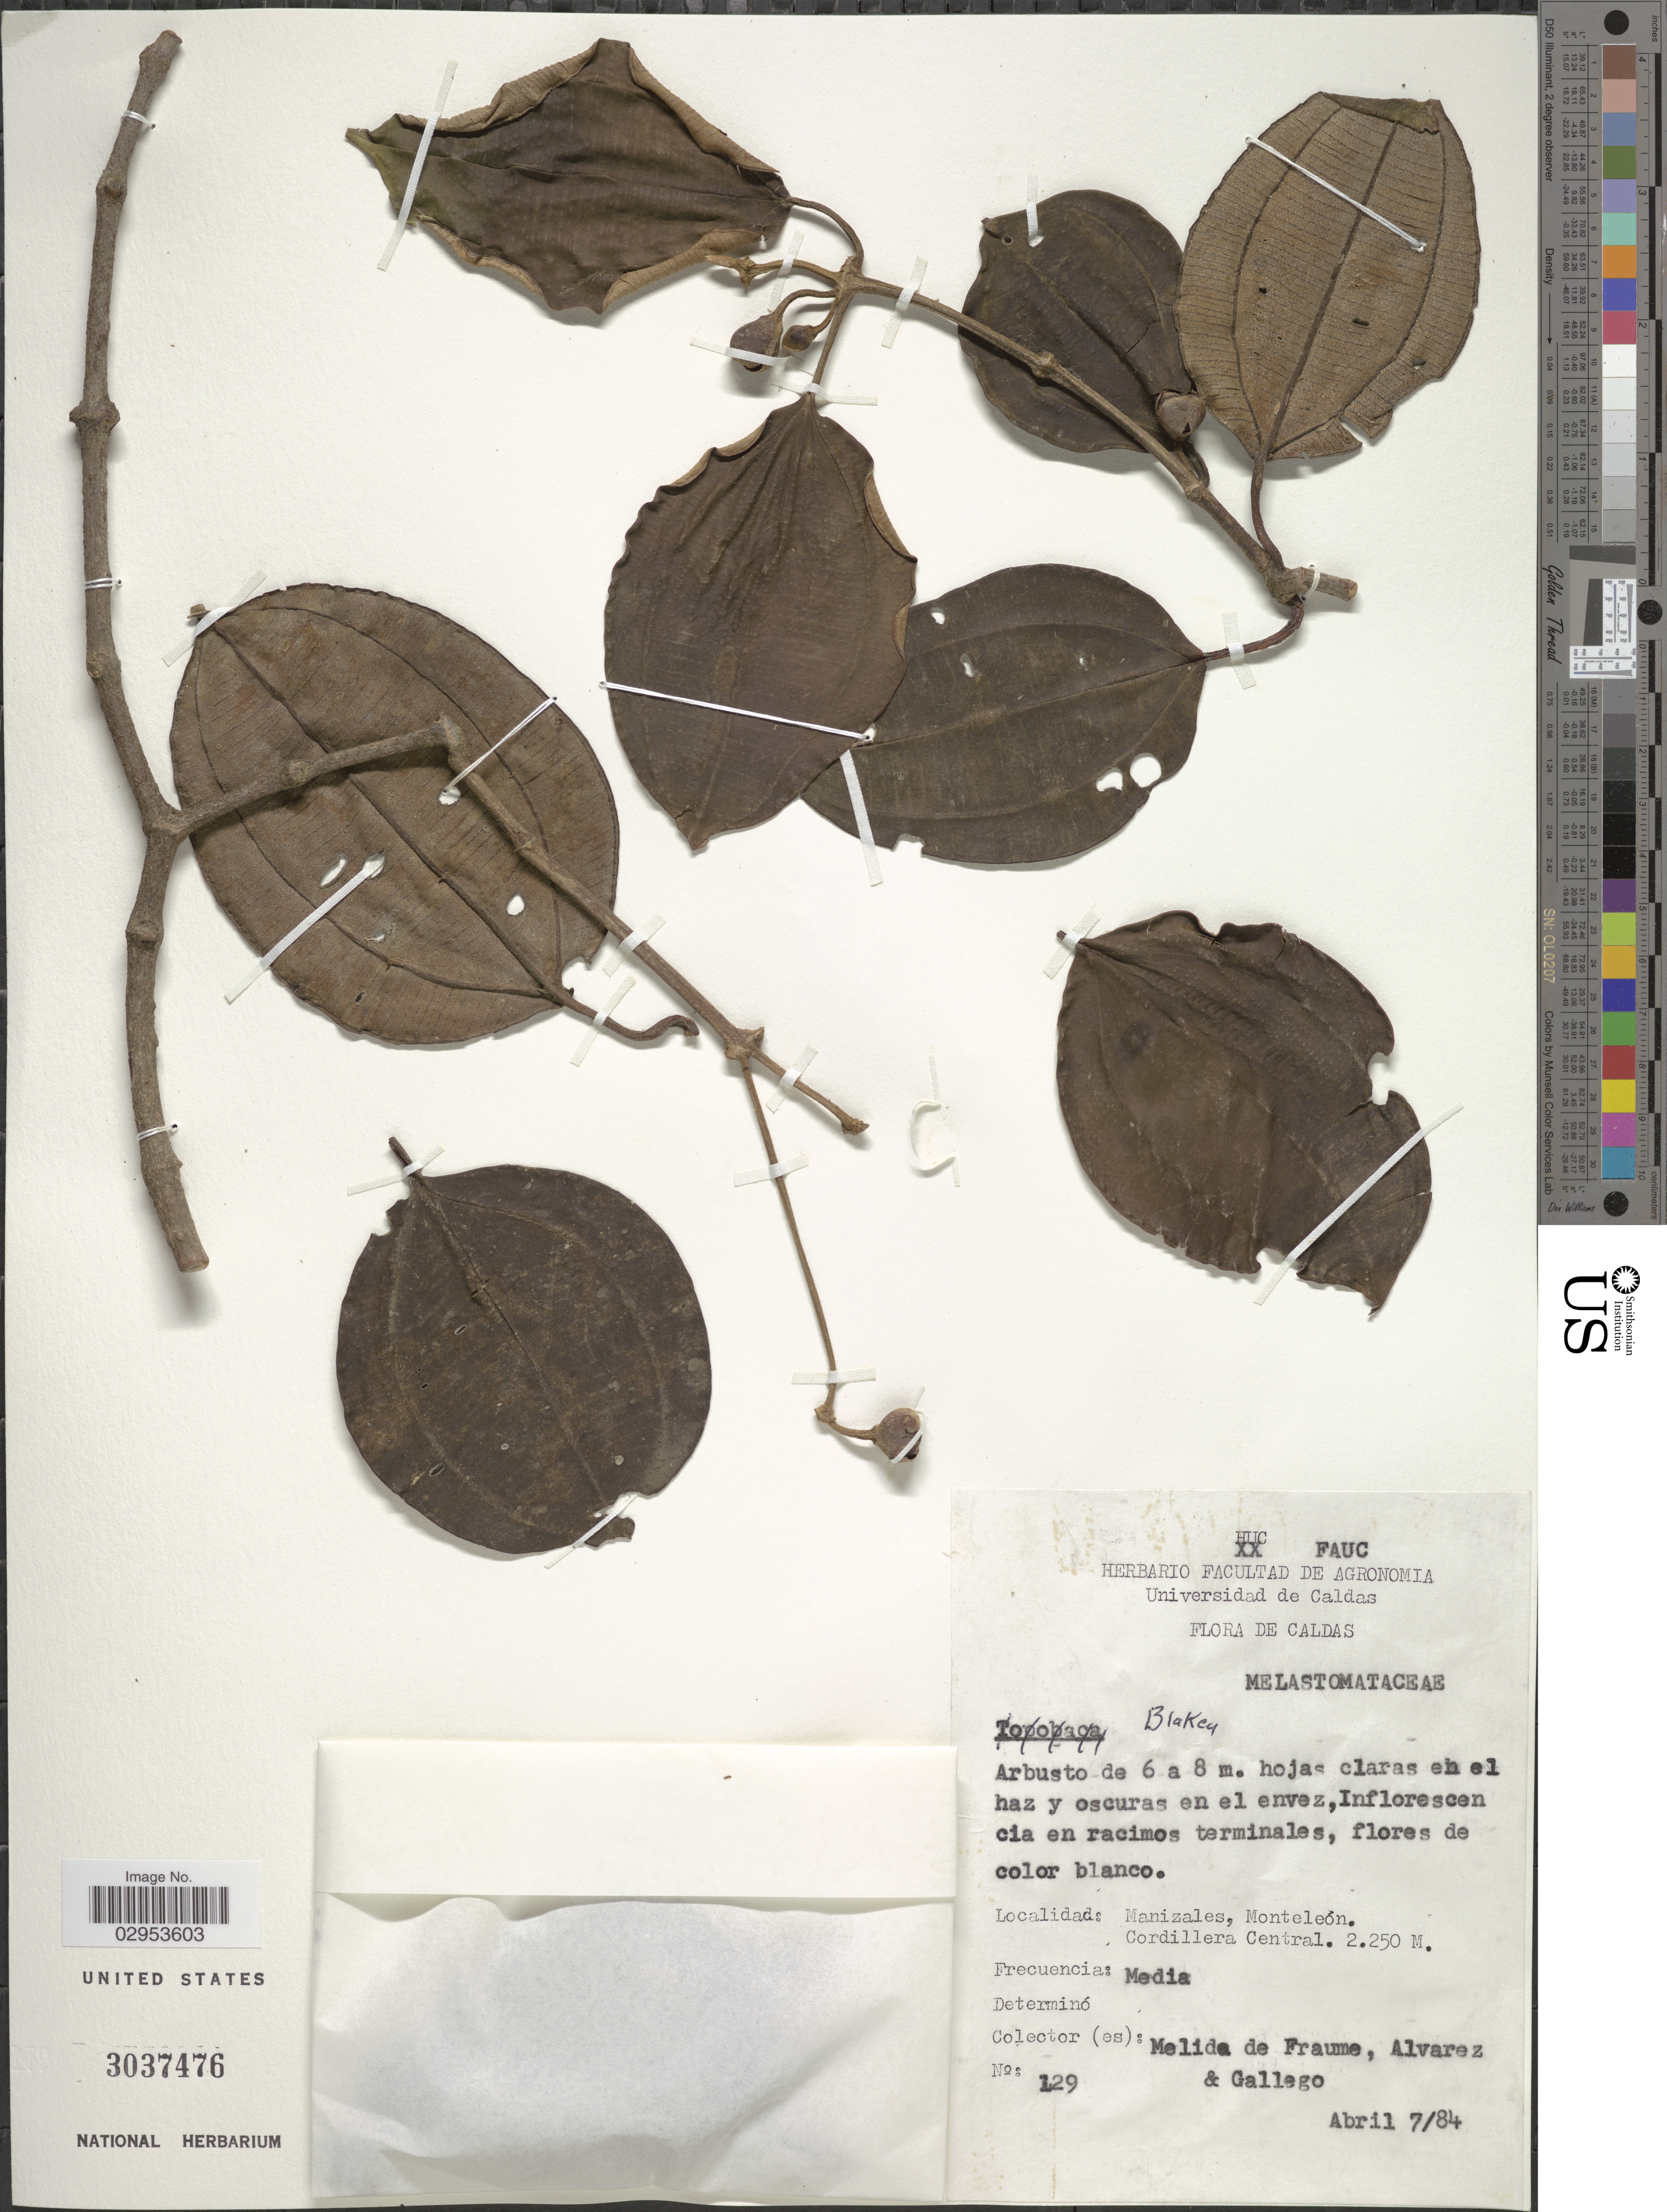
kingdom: Plantae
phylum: Tracheophyta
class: Magnoliopsida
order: Myrtales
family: Melastomataceae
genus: Blakea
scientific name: Blakea sp.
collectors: M. Fraume, -- Alvarez & -. Gallego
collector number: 129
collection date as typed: Transcribed d/m/y: 7/4/84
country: Colombia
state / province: Caldas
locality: Manizales, Monteleón. Cordillera Central.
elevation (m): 2250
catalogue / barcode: US 3037476